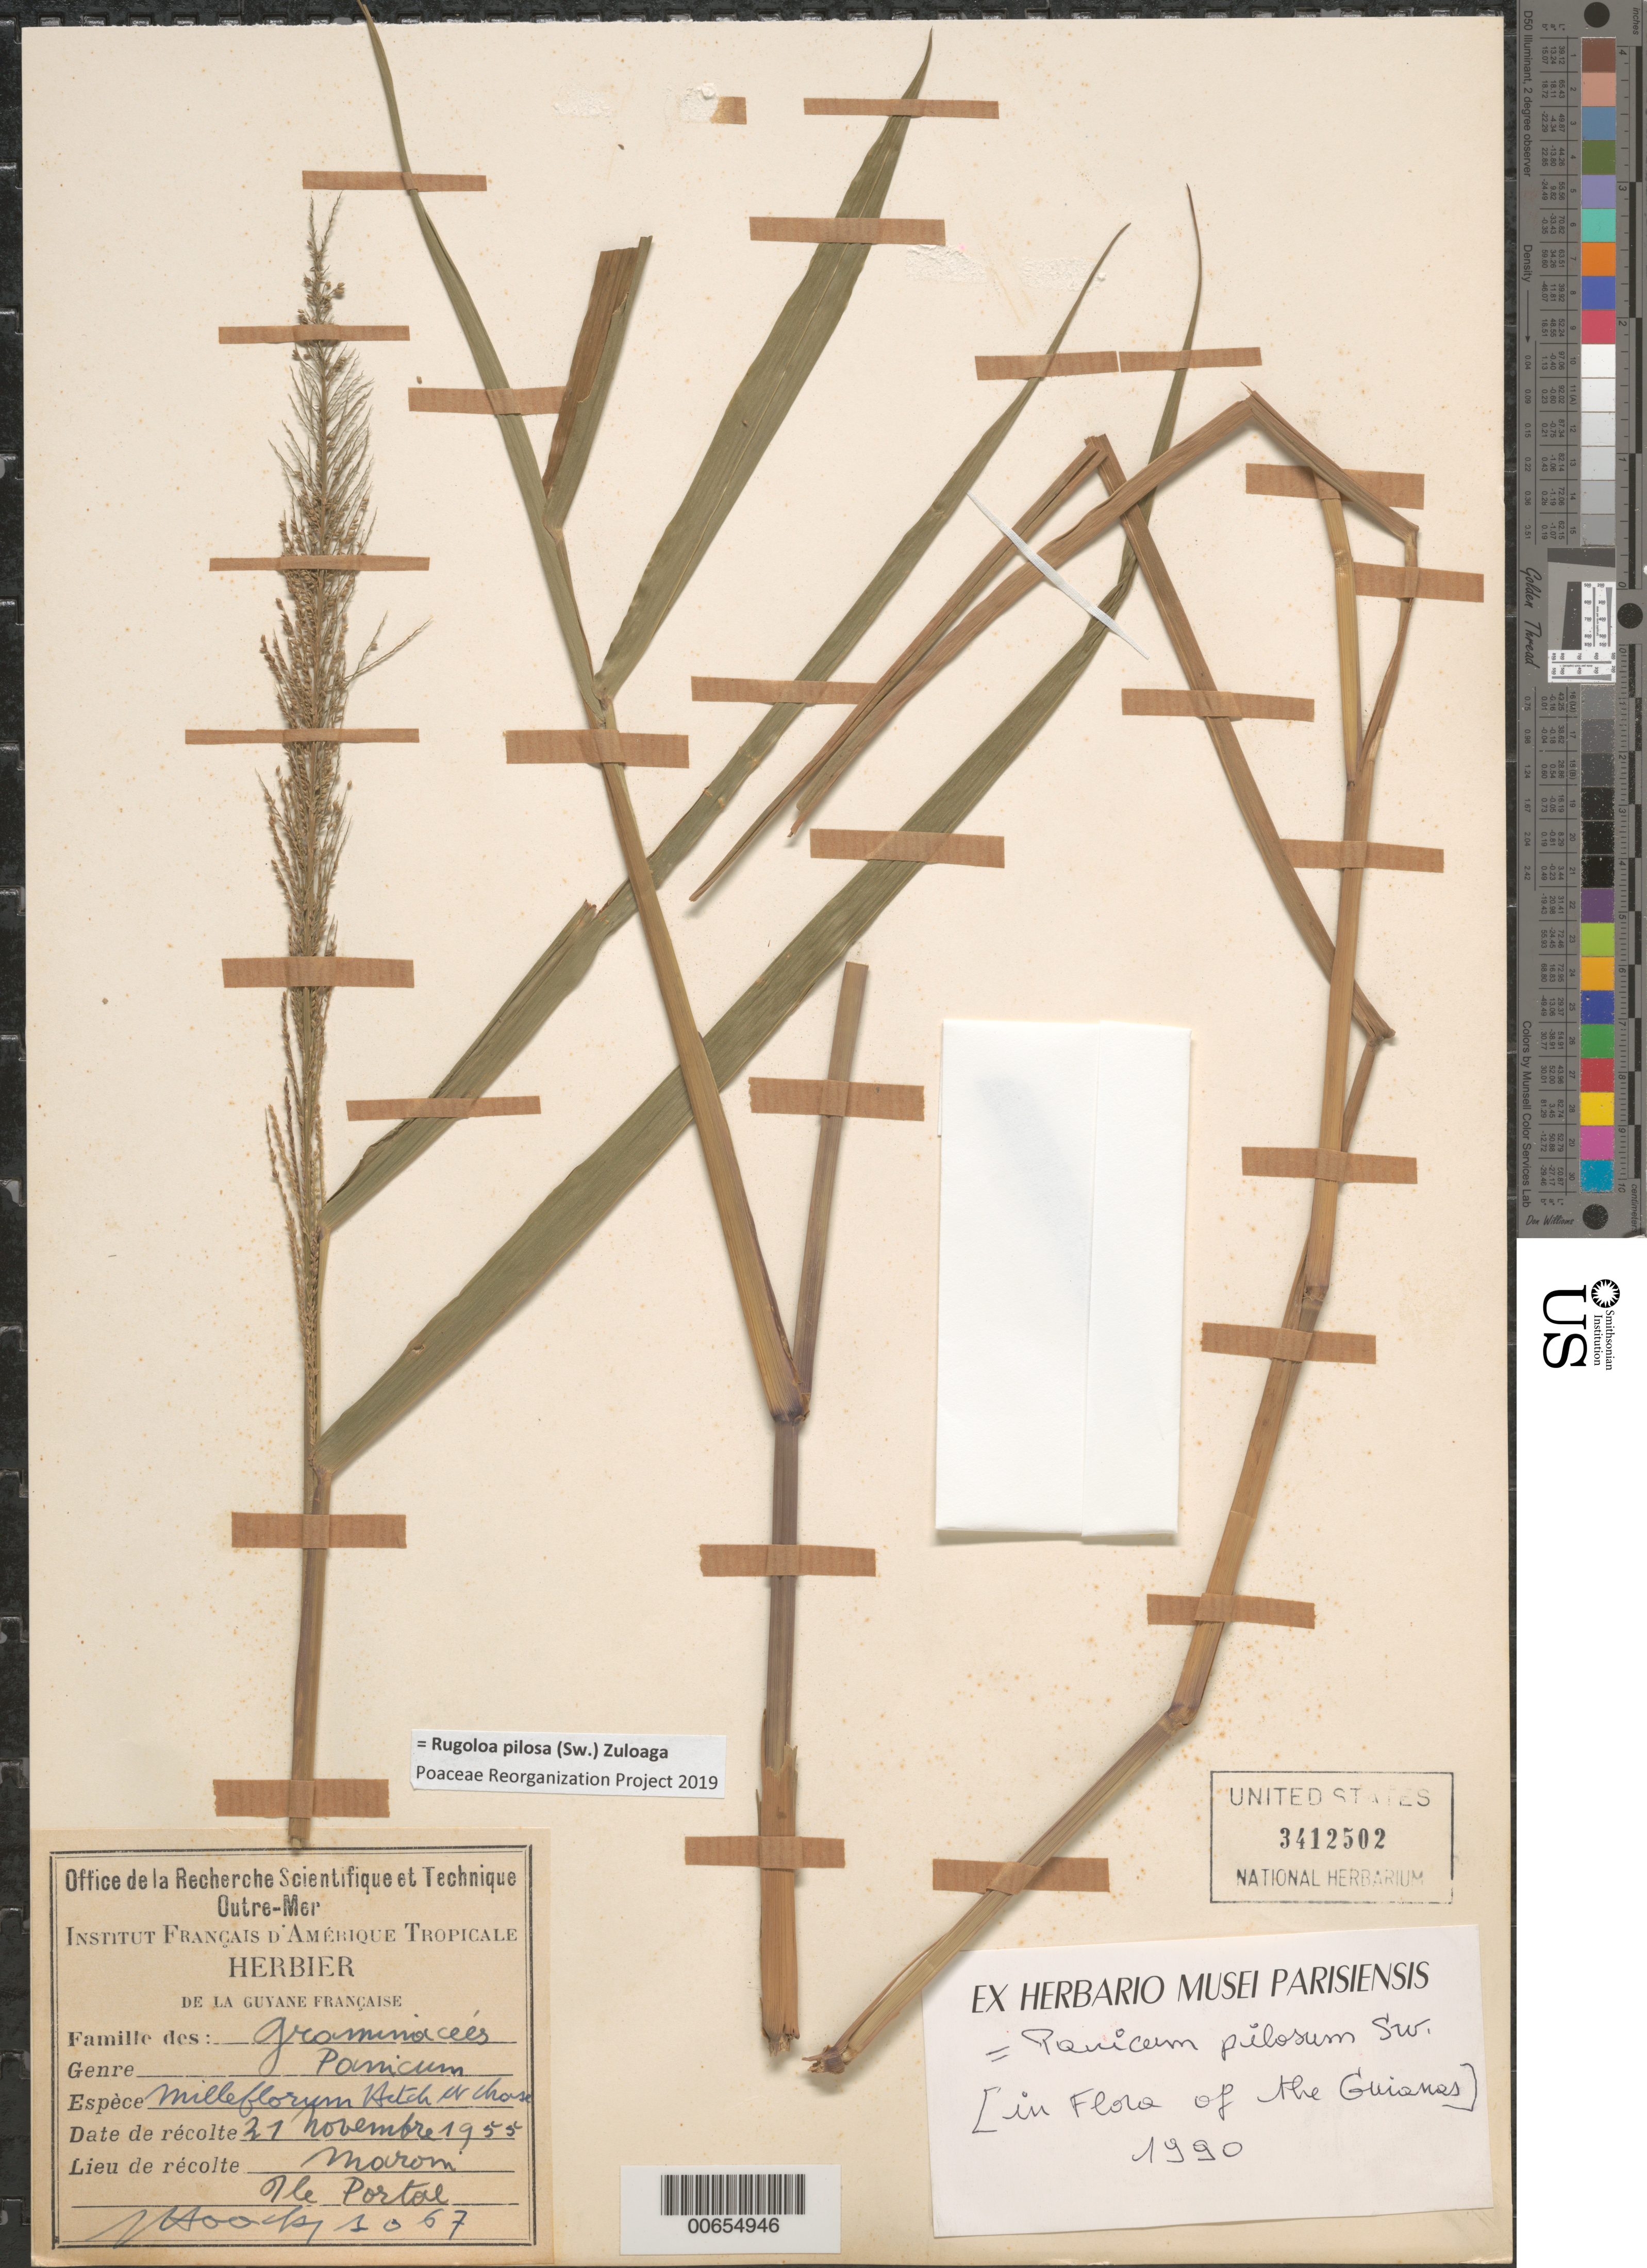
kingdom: Plantae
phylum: Tracheophyta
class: Liliopsida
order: Poales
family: Poaceae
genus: Panicum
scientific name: Panicum pilosum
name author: Sw.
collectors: J. Hoock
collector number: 1067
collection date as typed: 27-Nov-55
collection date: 1955-11-27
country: French Guiana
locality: Maroni, Ile Portal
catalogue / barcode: US 3412502